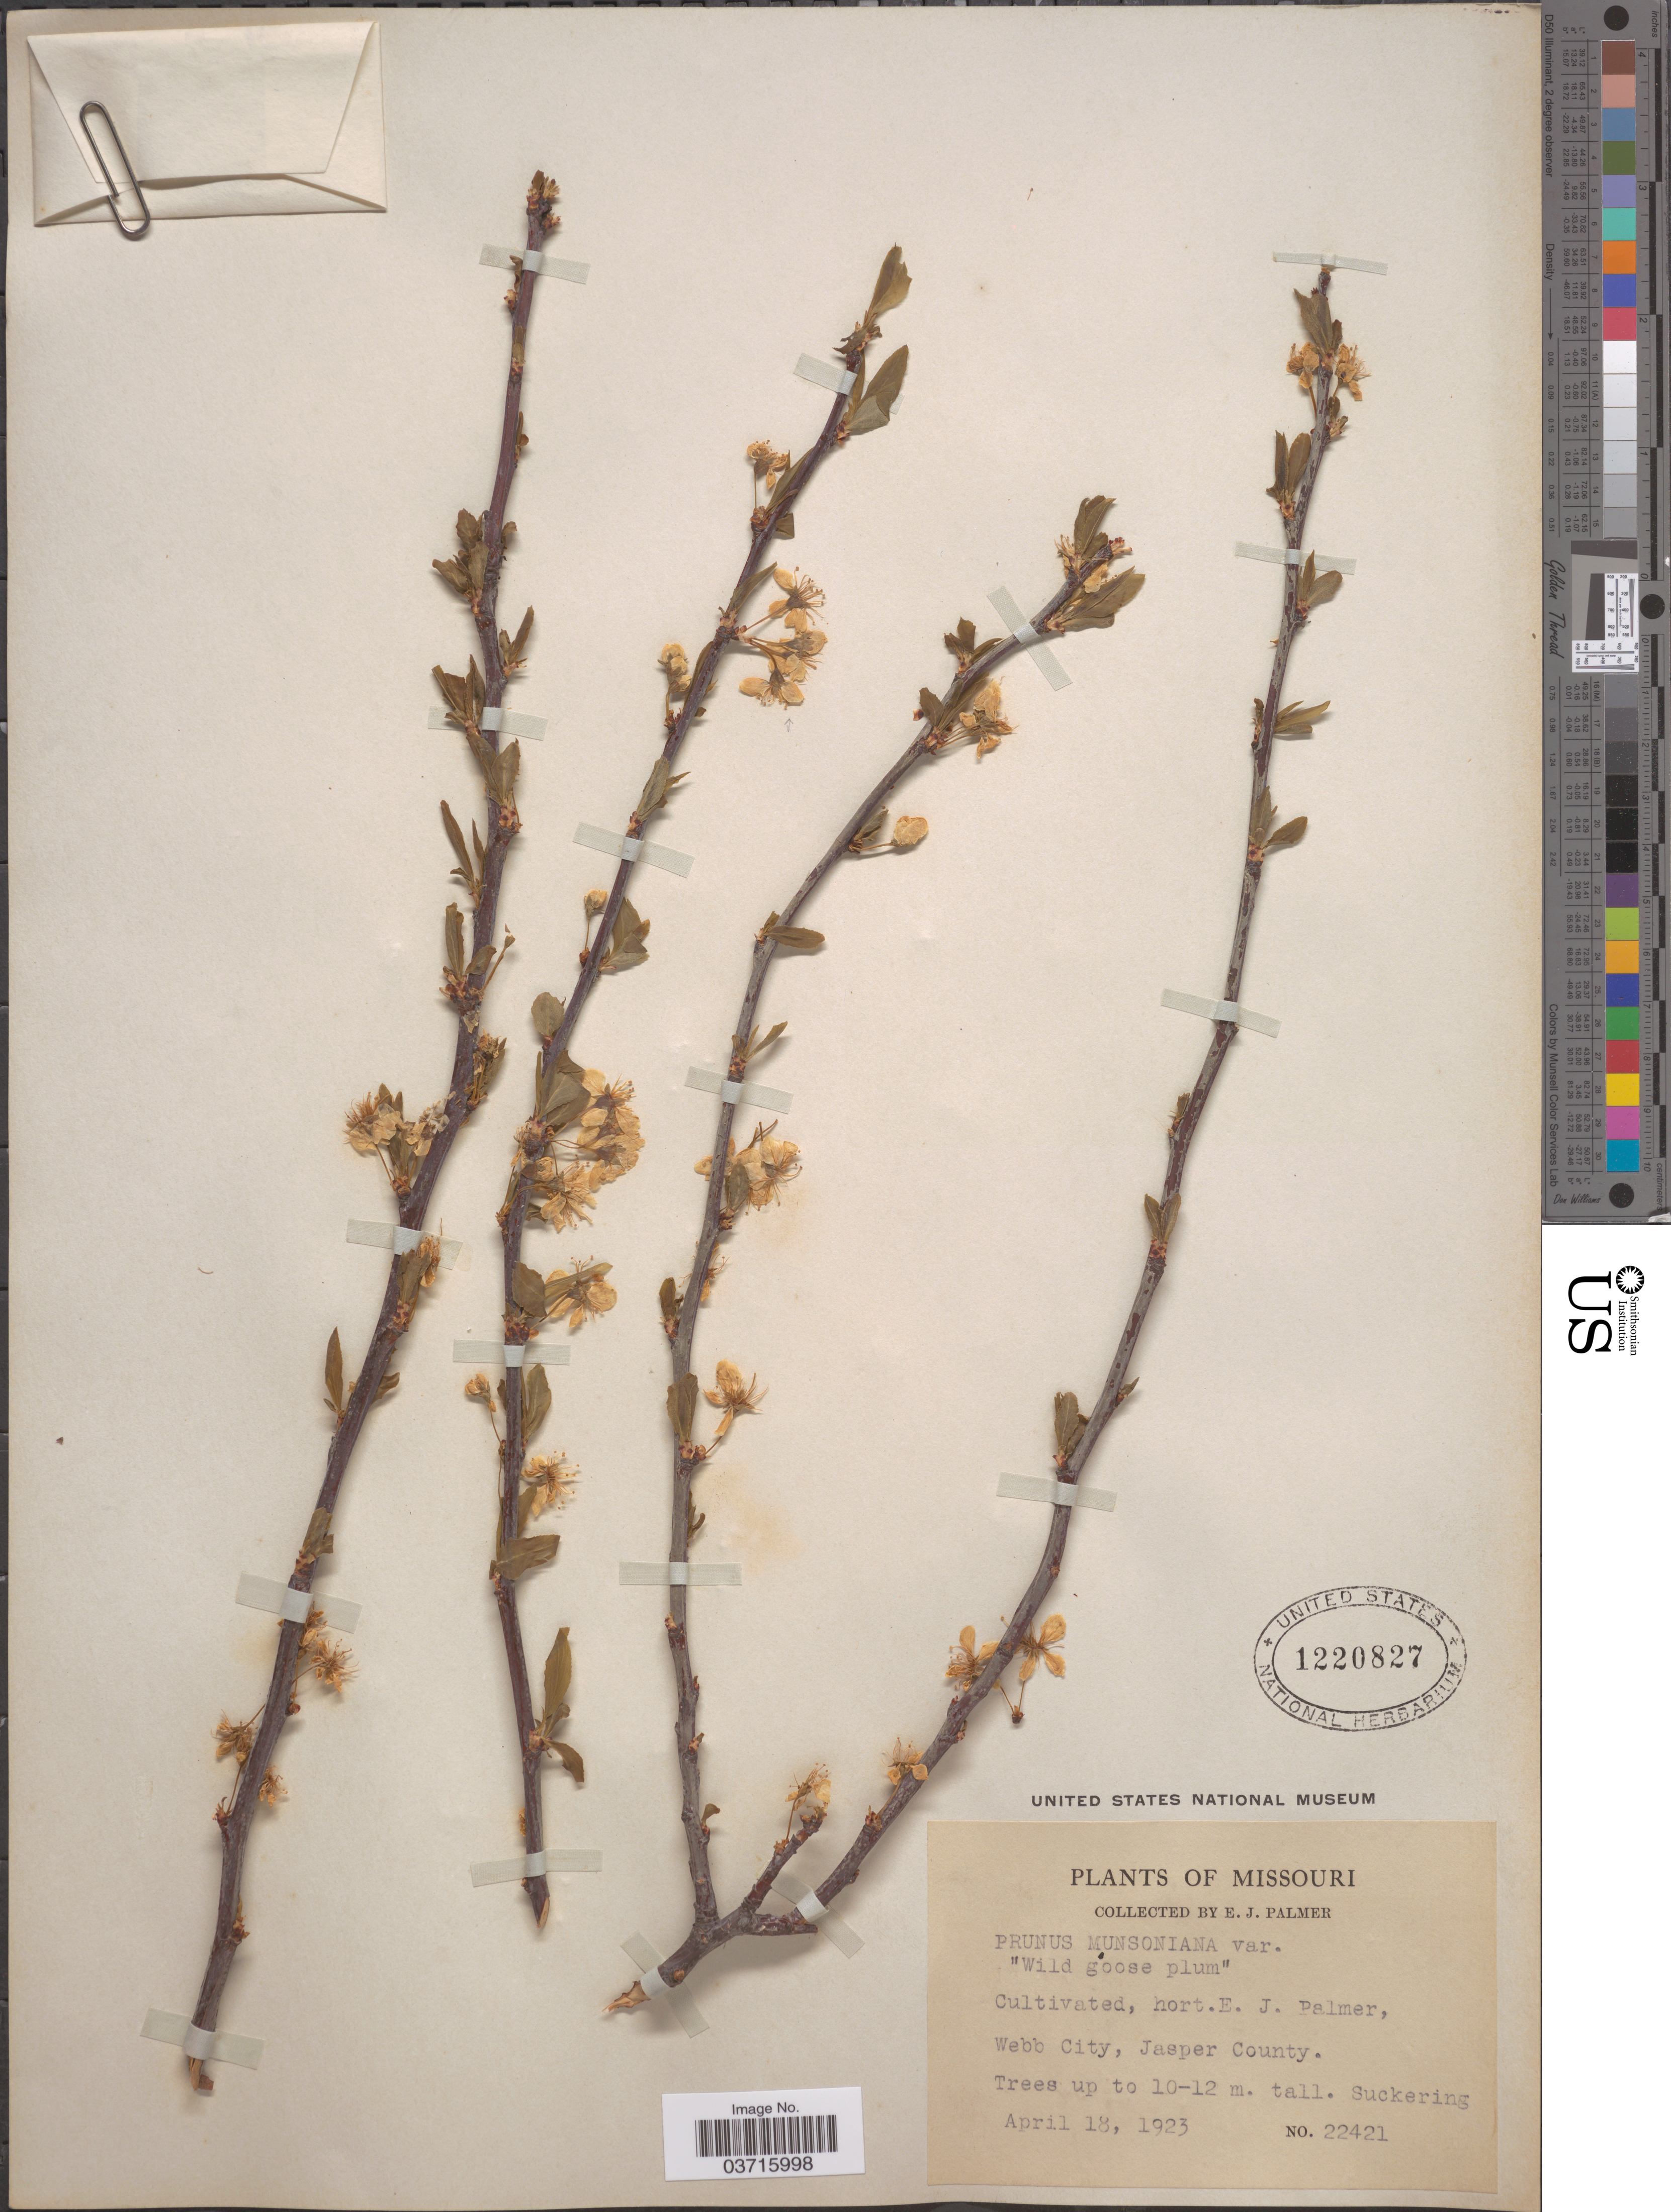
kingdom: Plantae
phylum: Tracheophyta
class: Magnoliopsida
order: Rosales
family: Rosaceae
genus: Prunus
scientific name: Prunus munsoniana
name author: W. Wight & Hedrick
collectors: E. J. Palmer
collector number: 22421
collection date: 1923-04-18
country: United States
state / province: Missouri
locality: Hort. E. J. Palmer, Webb City, Jasper County.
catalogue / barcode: US 1220827